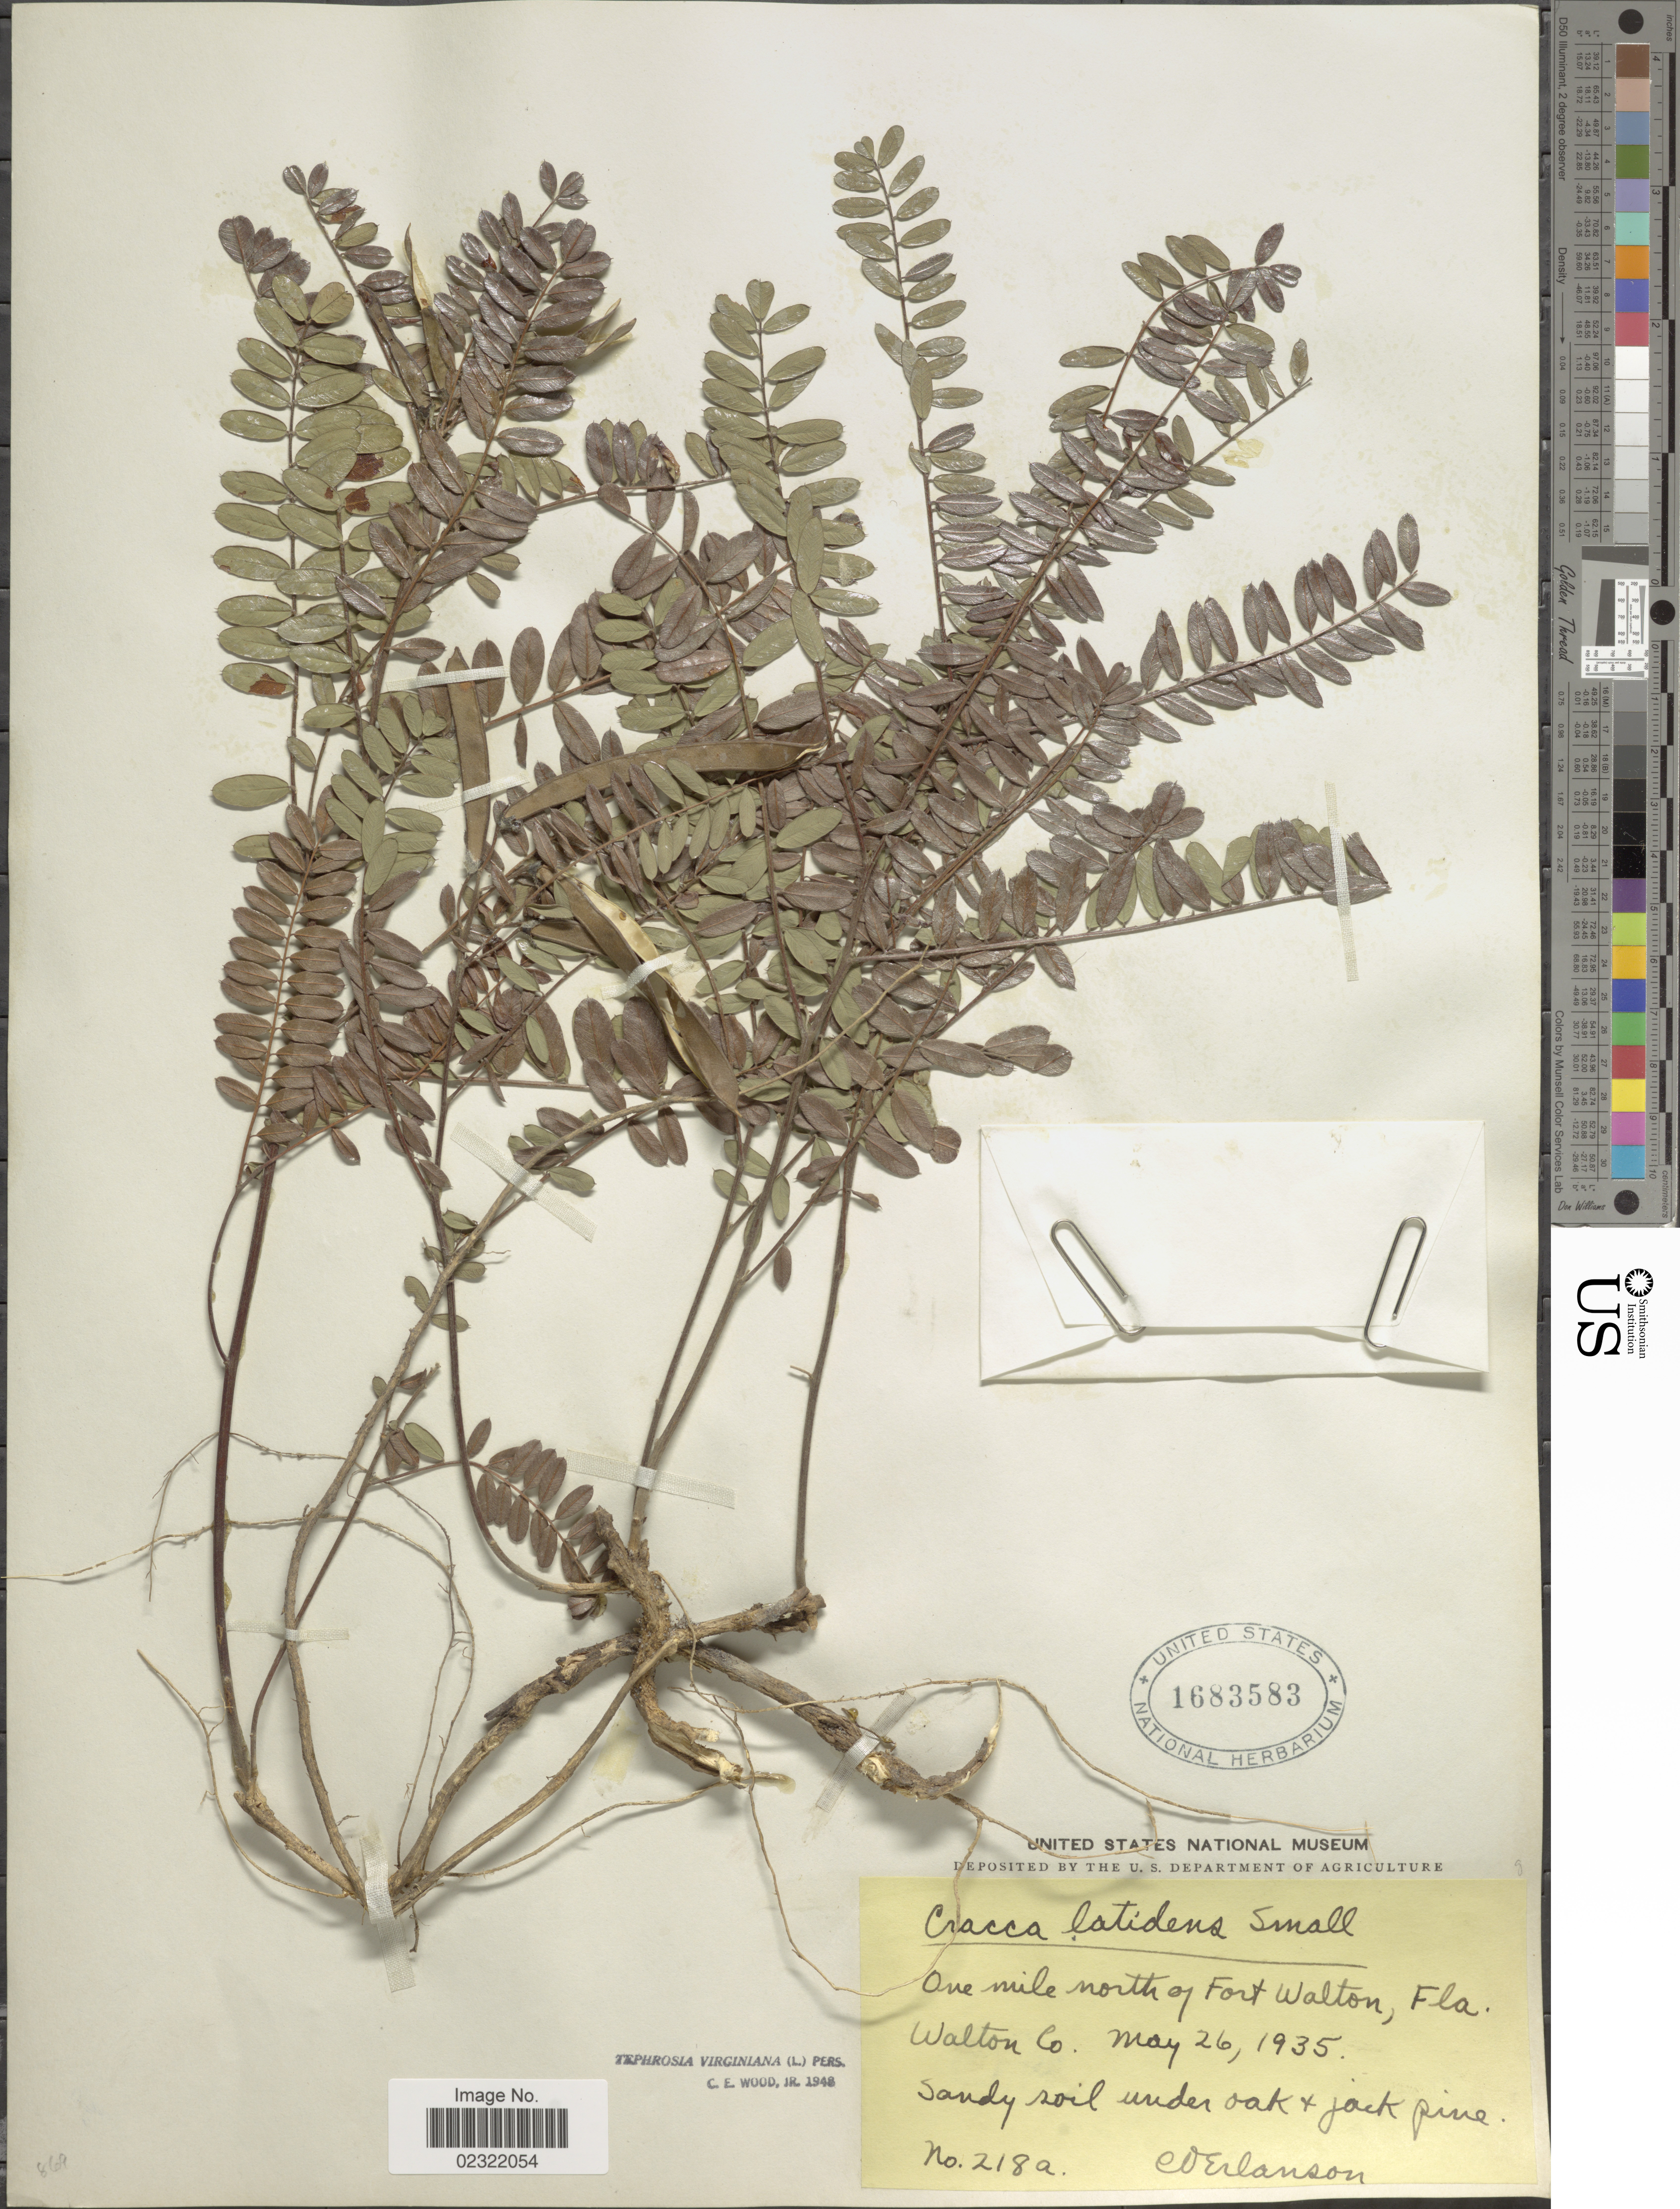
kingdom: Plantae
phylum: Tracheophyta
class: Magnoliopsida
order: Fabales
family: Fabaceae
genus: Tephrosia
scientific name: Tephrosia virginiana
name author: (L.) Pers.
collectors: C. O. Erlanson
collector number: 218a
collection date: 1935-05-26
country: United States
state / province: Florida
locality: One mile north of Fort Walton, Walton Co. Sandy soil under oak + jack pine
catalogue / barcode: US 1683583